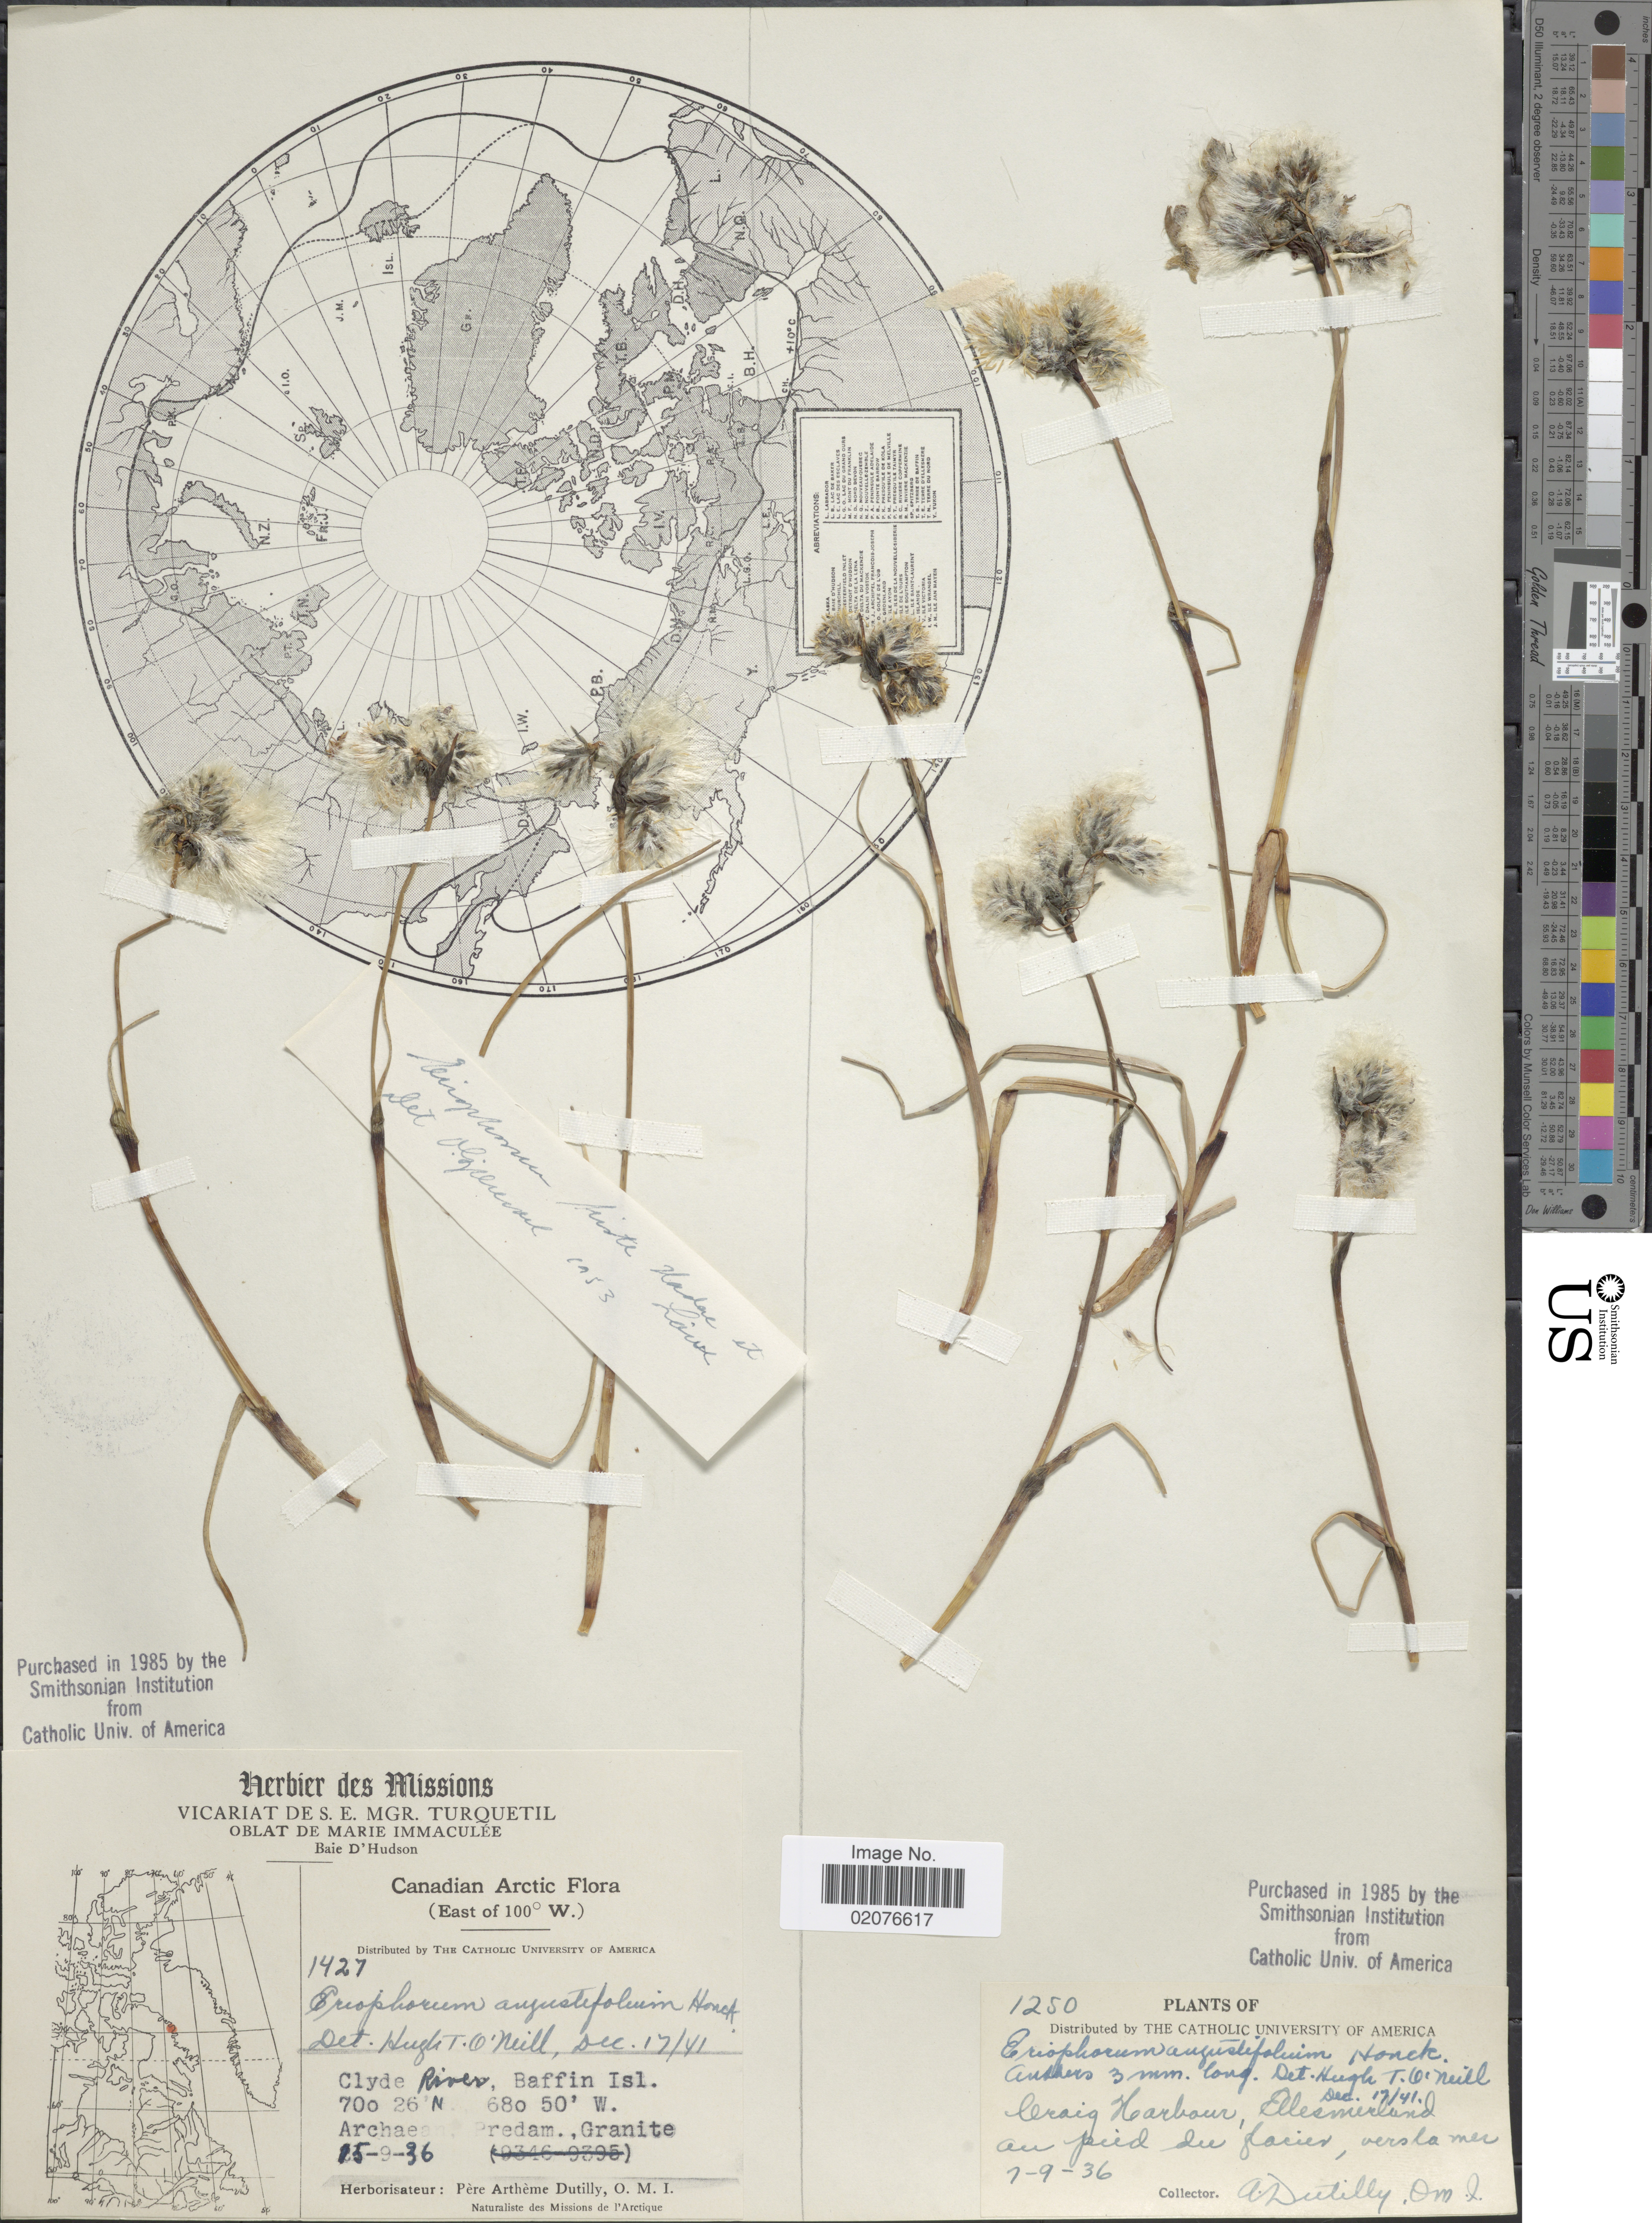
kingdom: Plantae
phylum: Tracheophyta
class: Liliopsida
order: Poales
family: Cyperaceae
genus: Eriophorum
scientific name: Eriophorum angustifolium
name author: Honck.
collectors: A. Dutilly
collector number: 1250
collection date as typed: Transcribed d/m/y: 7/9/36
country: Canada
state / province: Nunavut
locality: Craig Harbour, Ellesmere Island, on pied du glacier, vers la mer